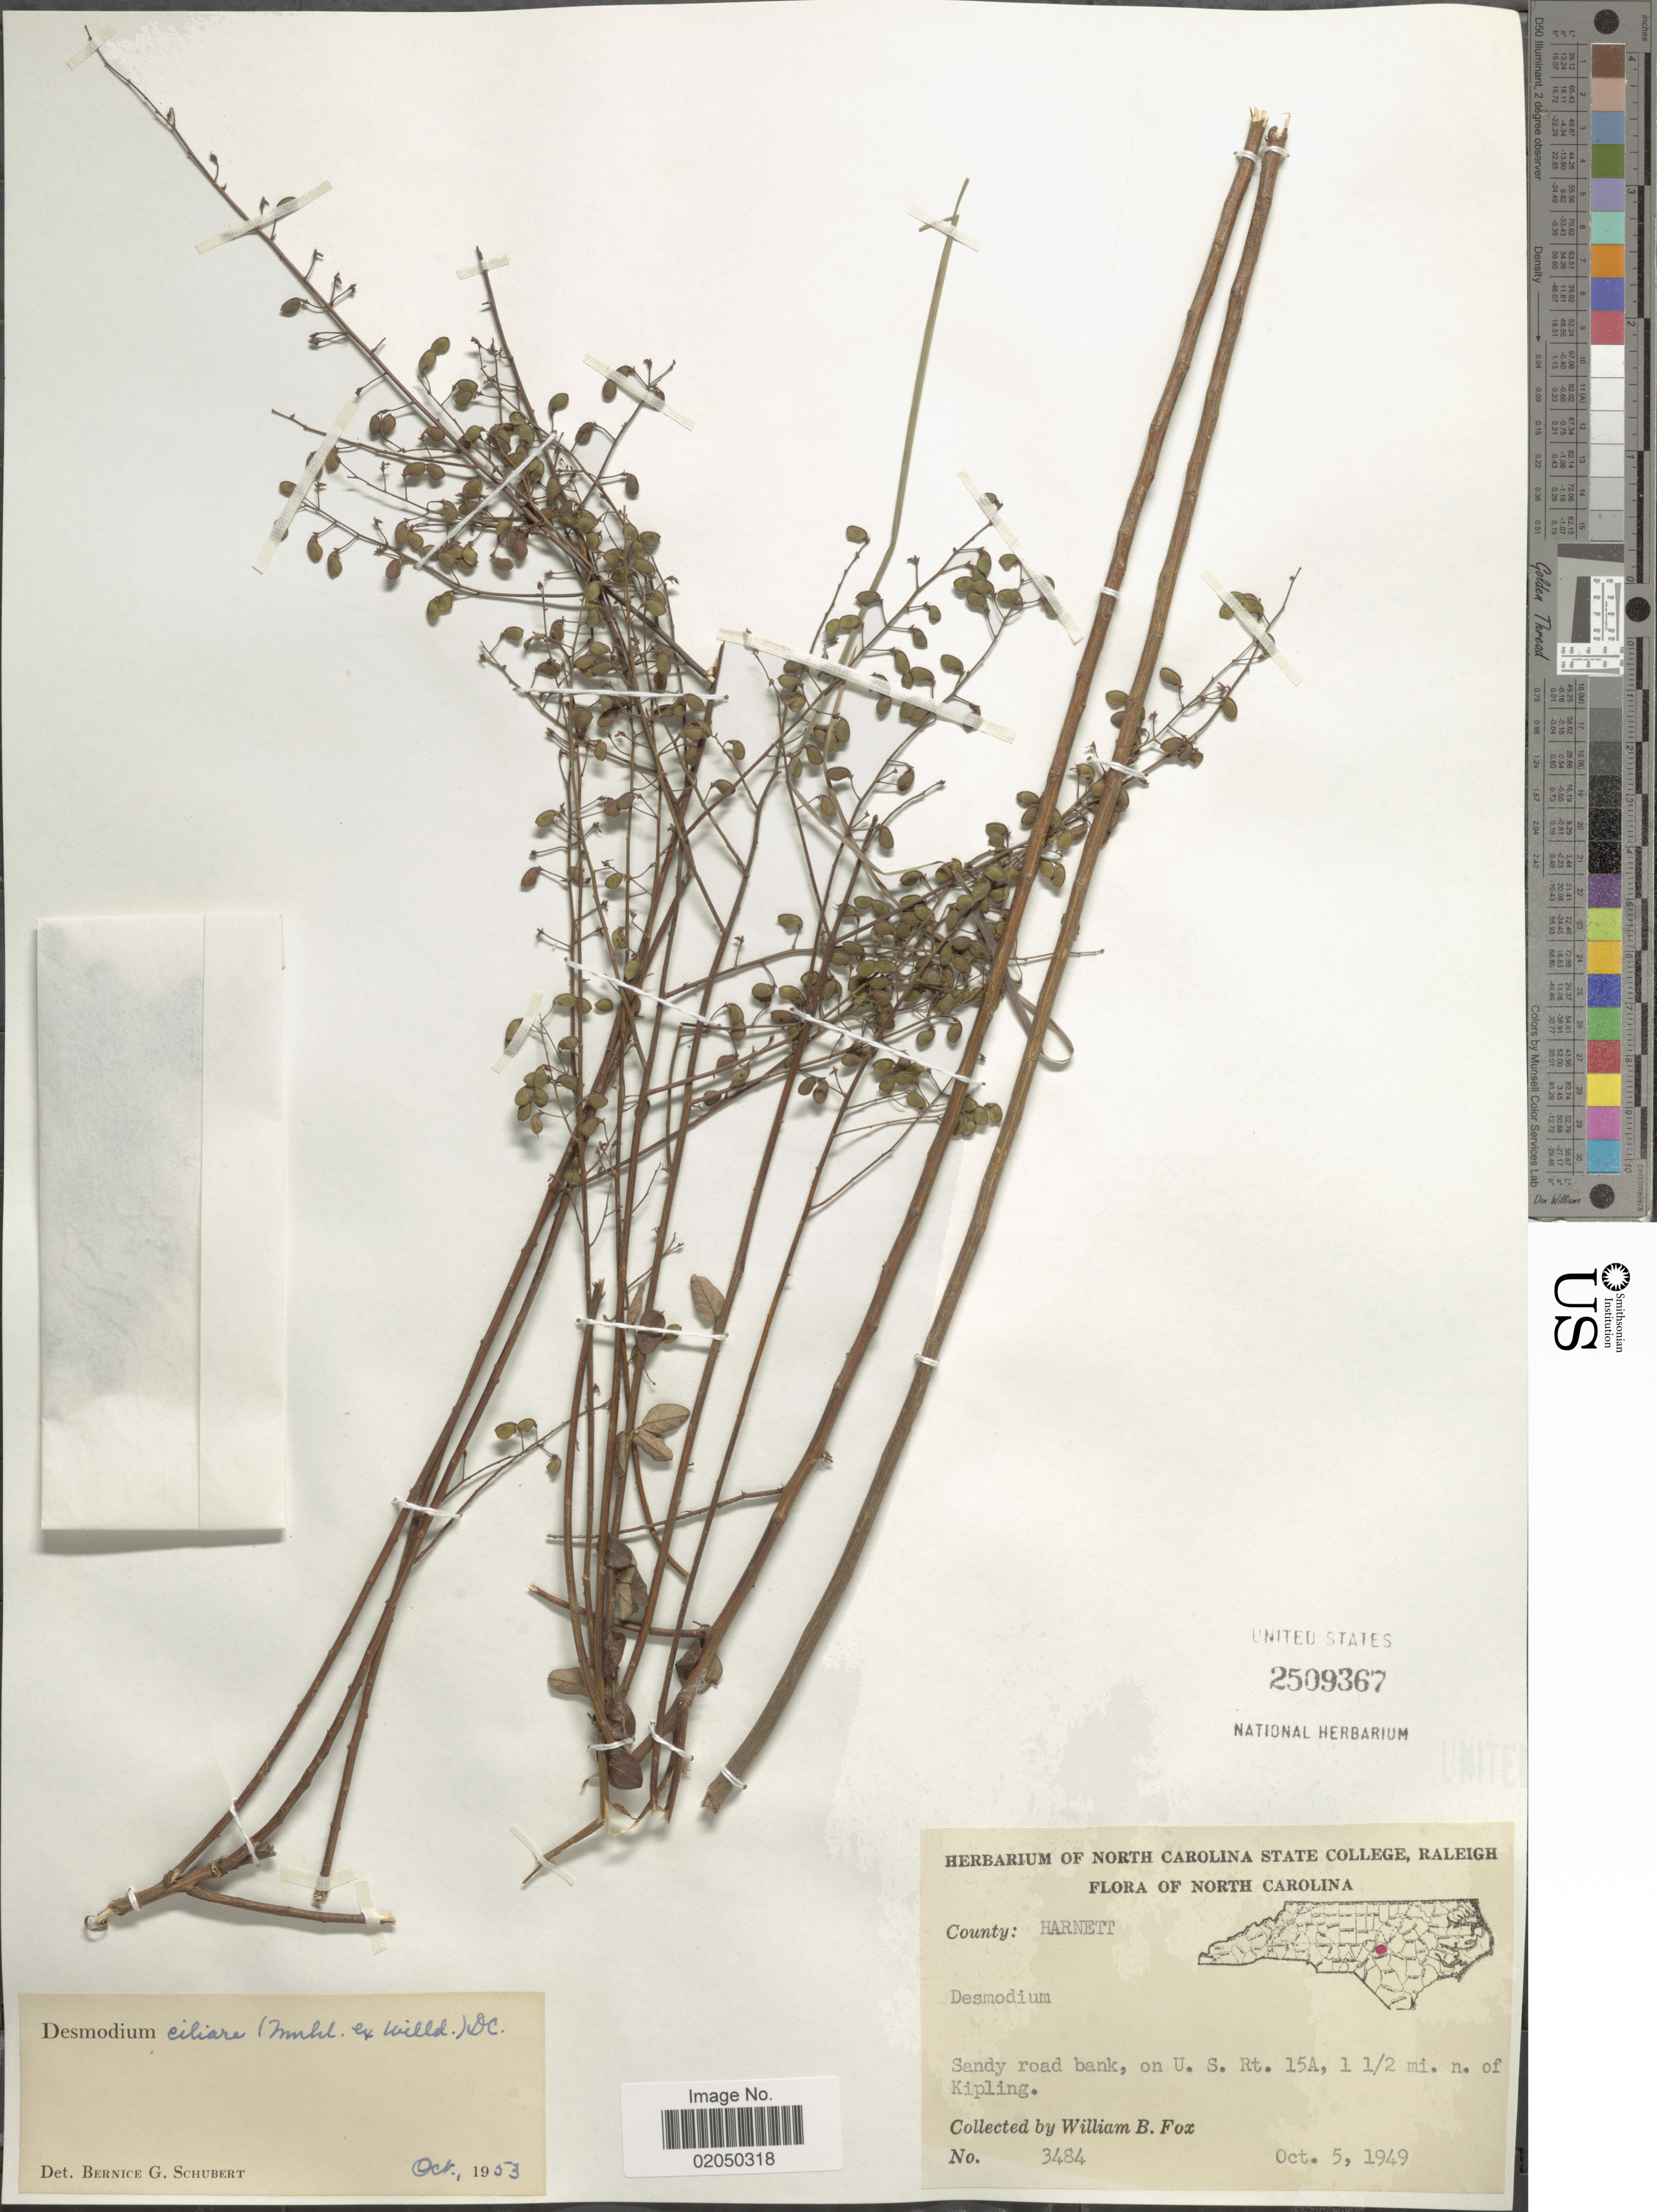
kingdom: Plantae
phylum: Tracheophyta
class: Magnoliopsida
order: Fabales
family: Fabaceae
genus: Desmodium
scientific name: Desmodium ciliare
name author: (Muhl. ex Willd.) DC.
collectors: W. B. Fox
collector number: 3484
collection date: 1949-10-05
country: United States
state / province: North Carolina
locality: County: Harnett, on U.S. rt. 15A, 1 1/2 mi. n. of Kipling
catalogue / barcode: US 2509367